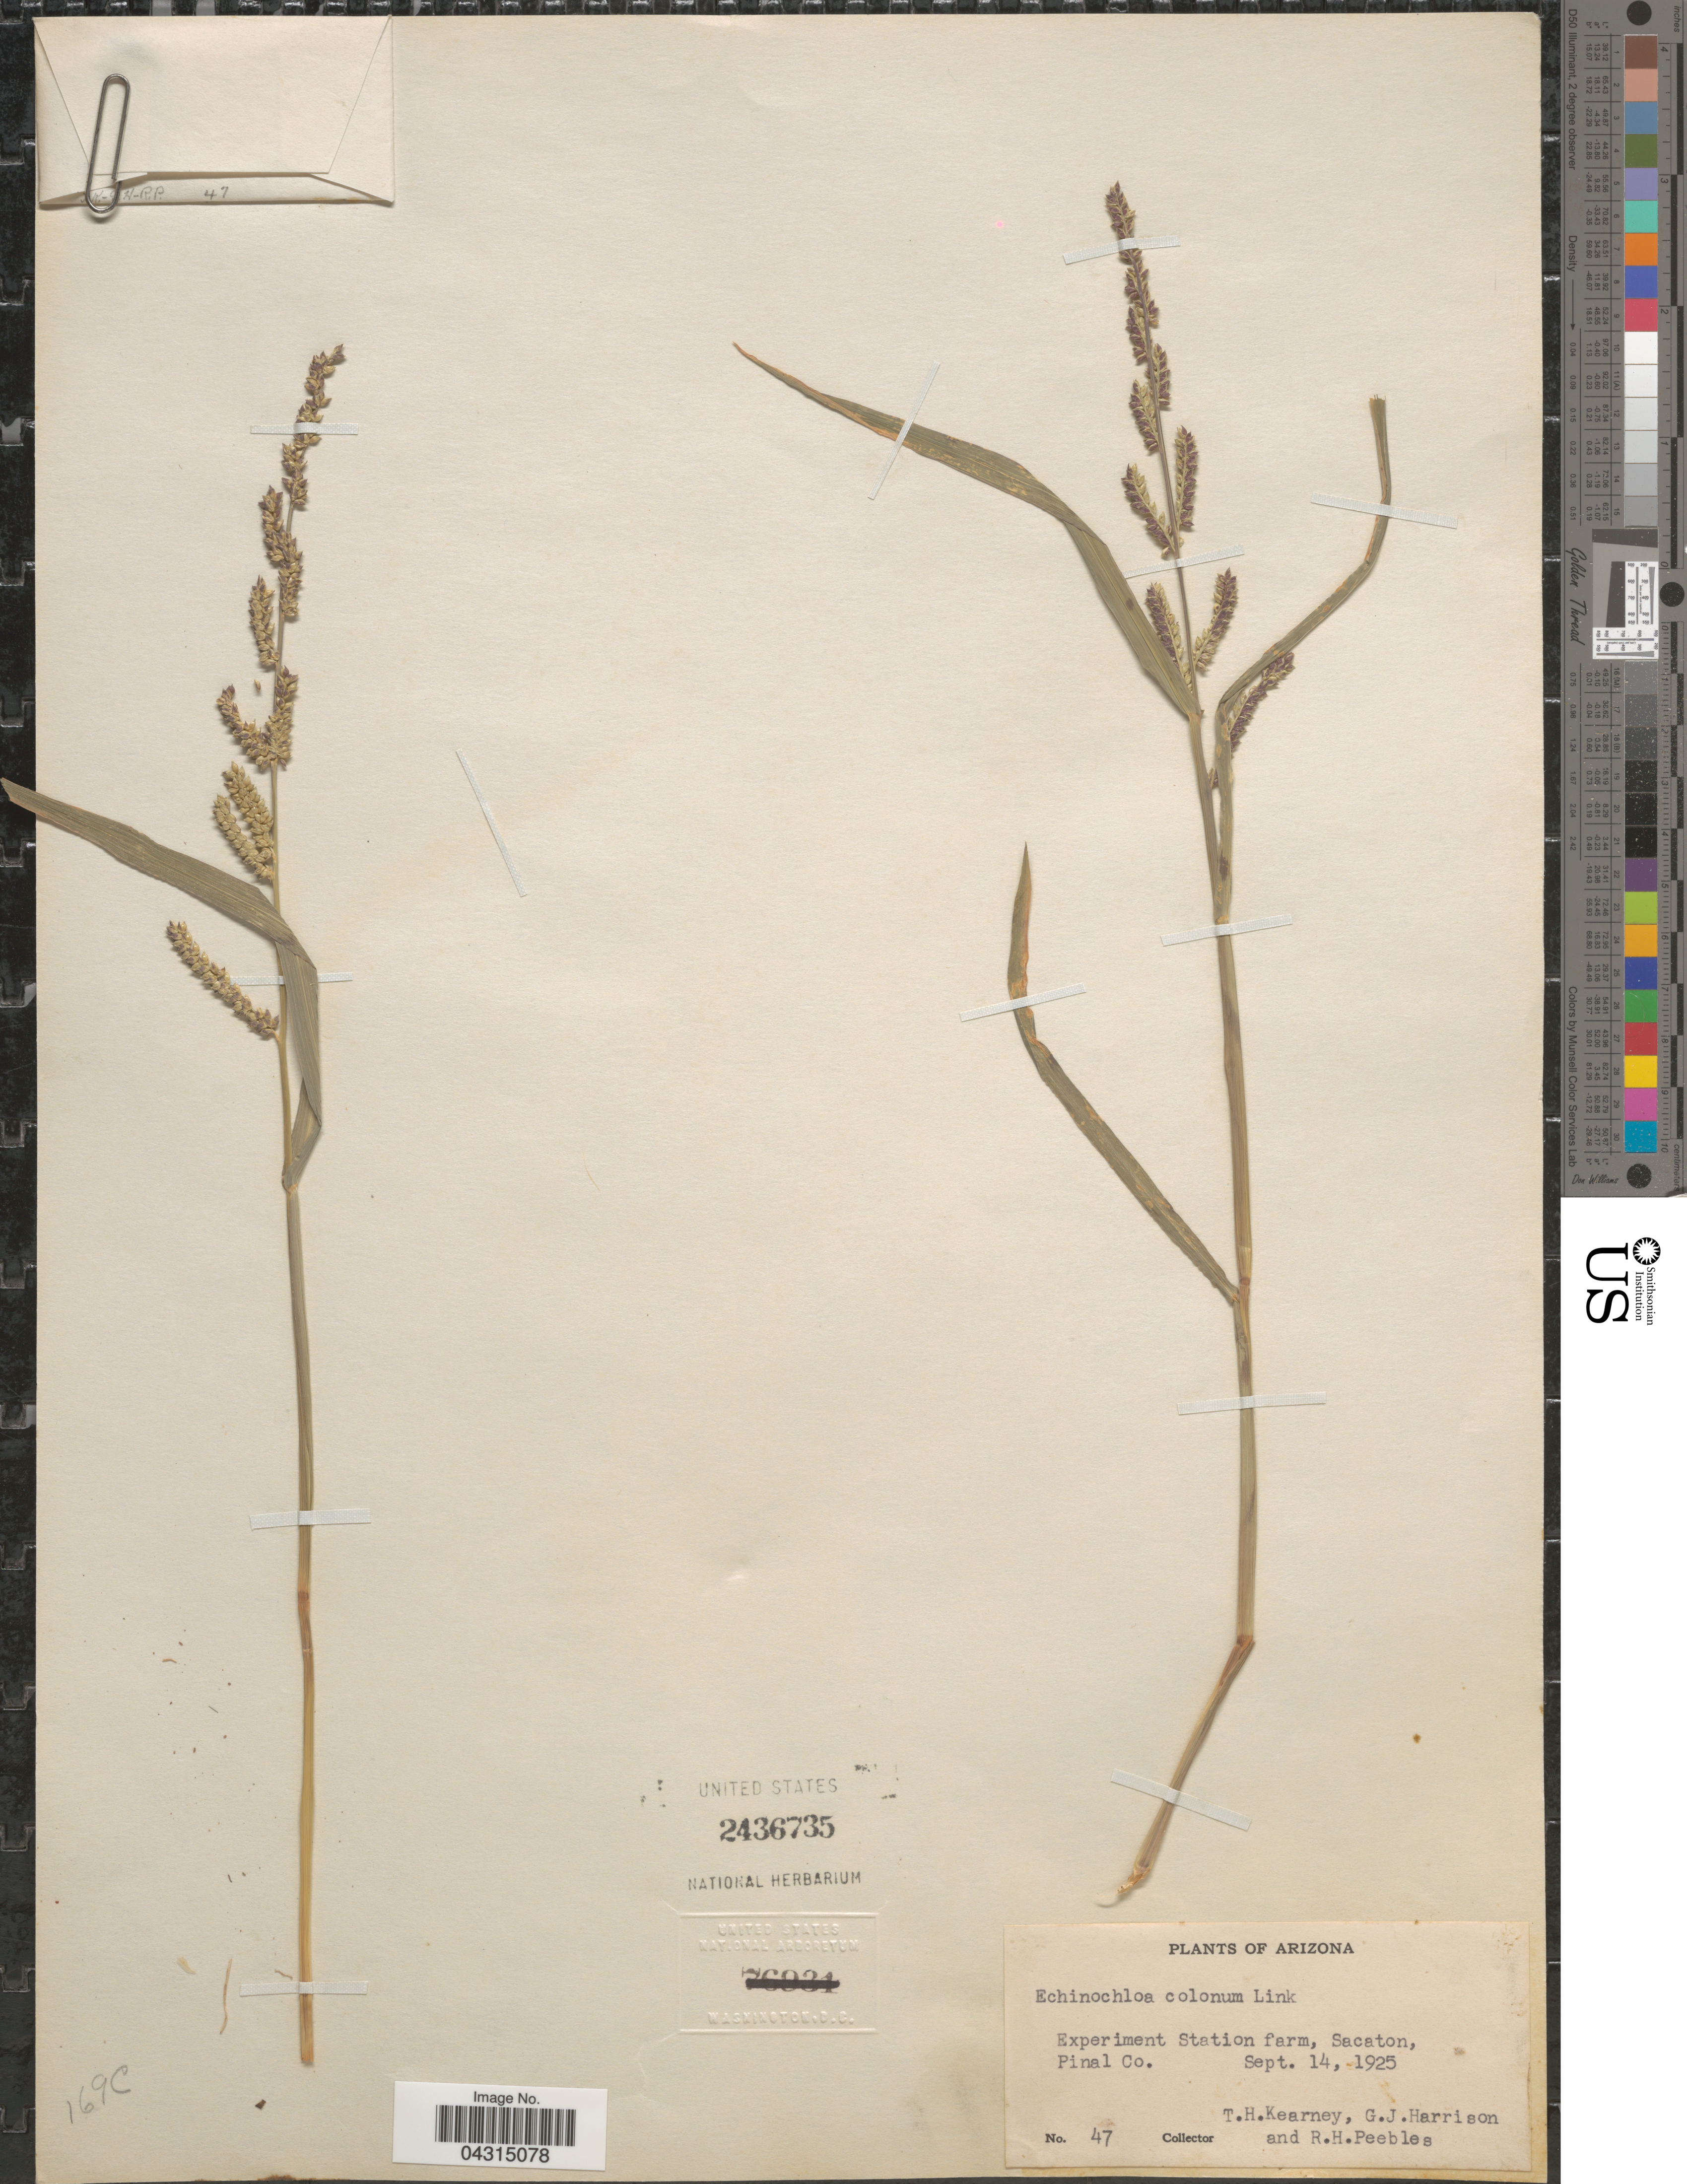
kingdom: Plantae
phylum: Tracheophyta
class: Liliopsida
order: Poales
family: Poaceae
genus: Echinochloa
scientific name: Echinochloa colona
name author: (L.) Link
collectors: T. H. Kearney, G. J. Harrison & R. H. Peebles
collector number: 47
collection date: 1925-09-14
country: United States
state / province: Arizona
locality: Experiment Station farm, Sacaton, Pinal Co.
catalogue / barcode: US 2436735